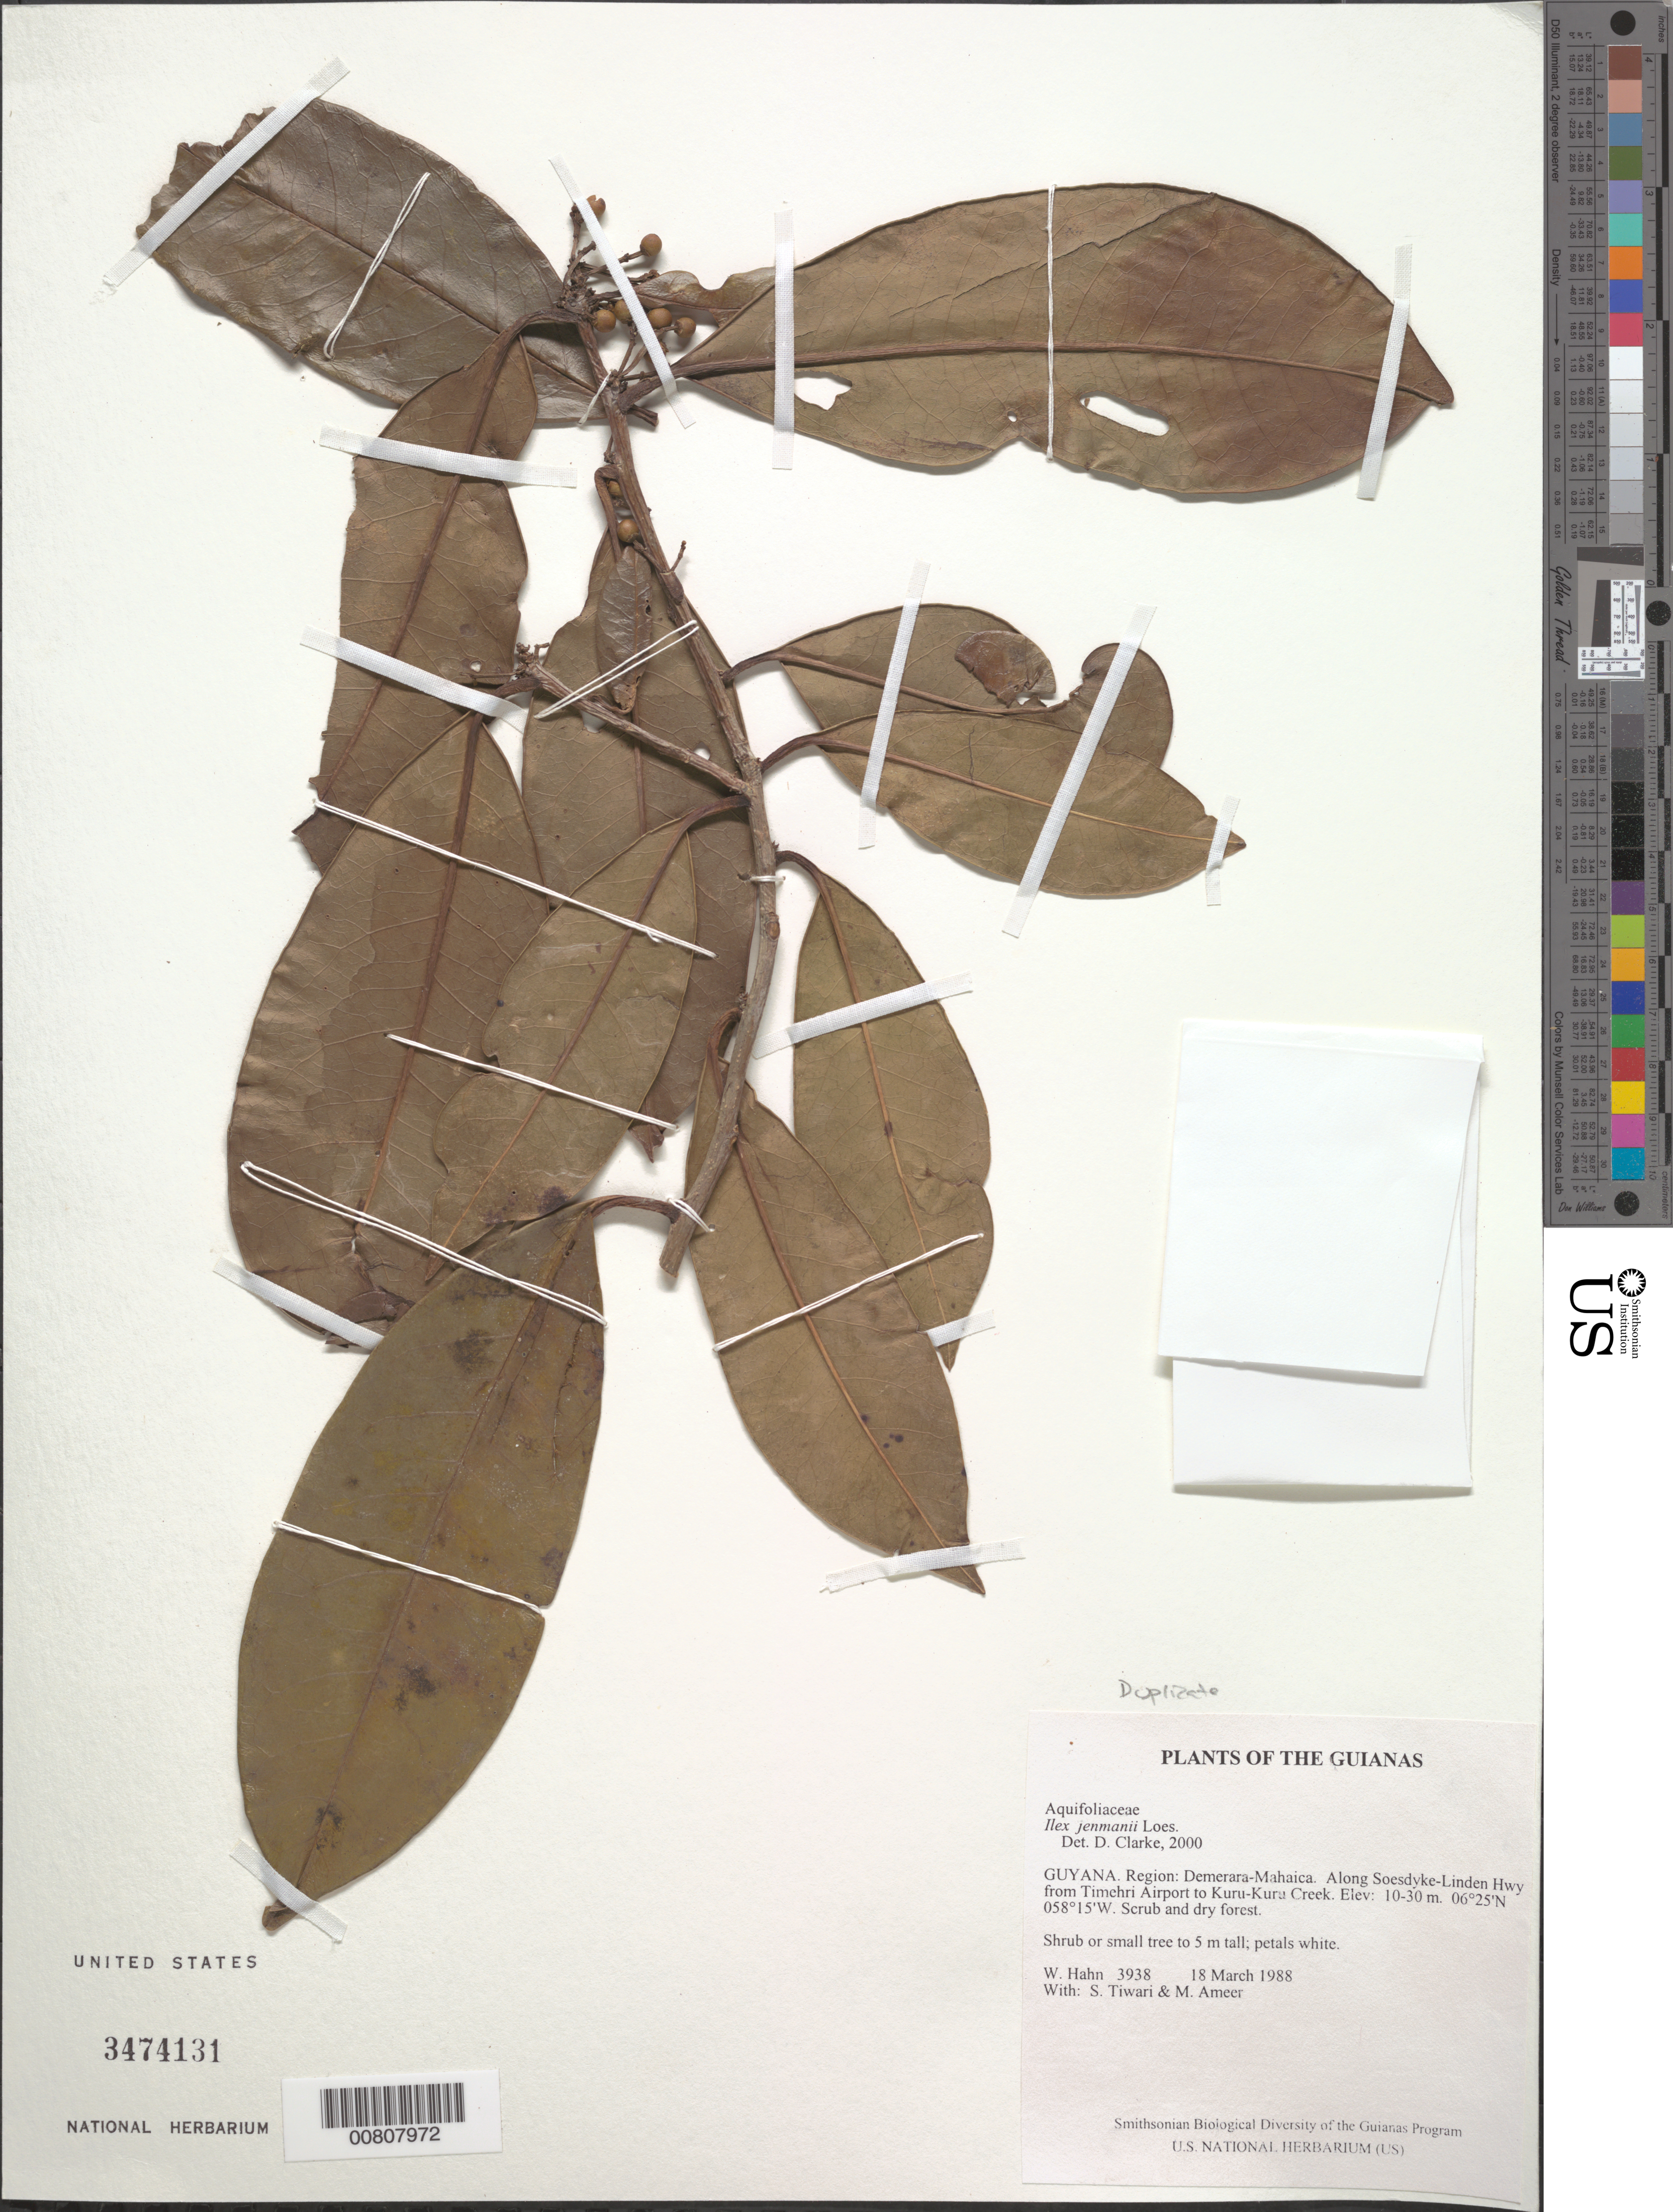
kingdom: Plantae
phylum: Tracheophyta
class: Magnoliopsida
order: Aquifoliales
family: Aquifoliaceae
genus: Ilex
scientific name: Ilex jenmanii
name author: Loes.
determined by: Clarke, H. D., University of North Carolina (Asheville)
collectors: W. Hahn, S. Tiwari & M. Ameer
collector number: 3938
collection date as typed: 18 March 1988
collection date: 1988-03-18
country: Guyana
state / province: Demerara-Mahaica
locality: Along Soesdyke-Linden Hwy from Timehri Airport to Kuru-Kuru Creek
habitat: Scrub and dry forest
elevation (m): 10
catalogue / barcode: US 3474131